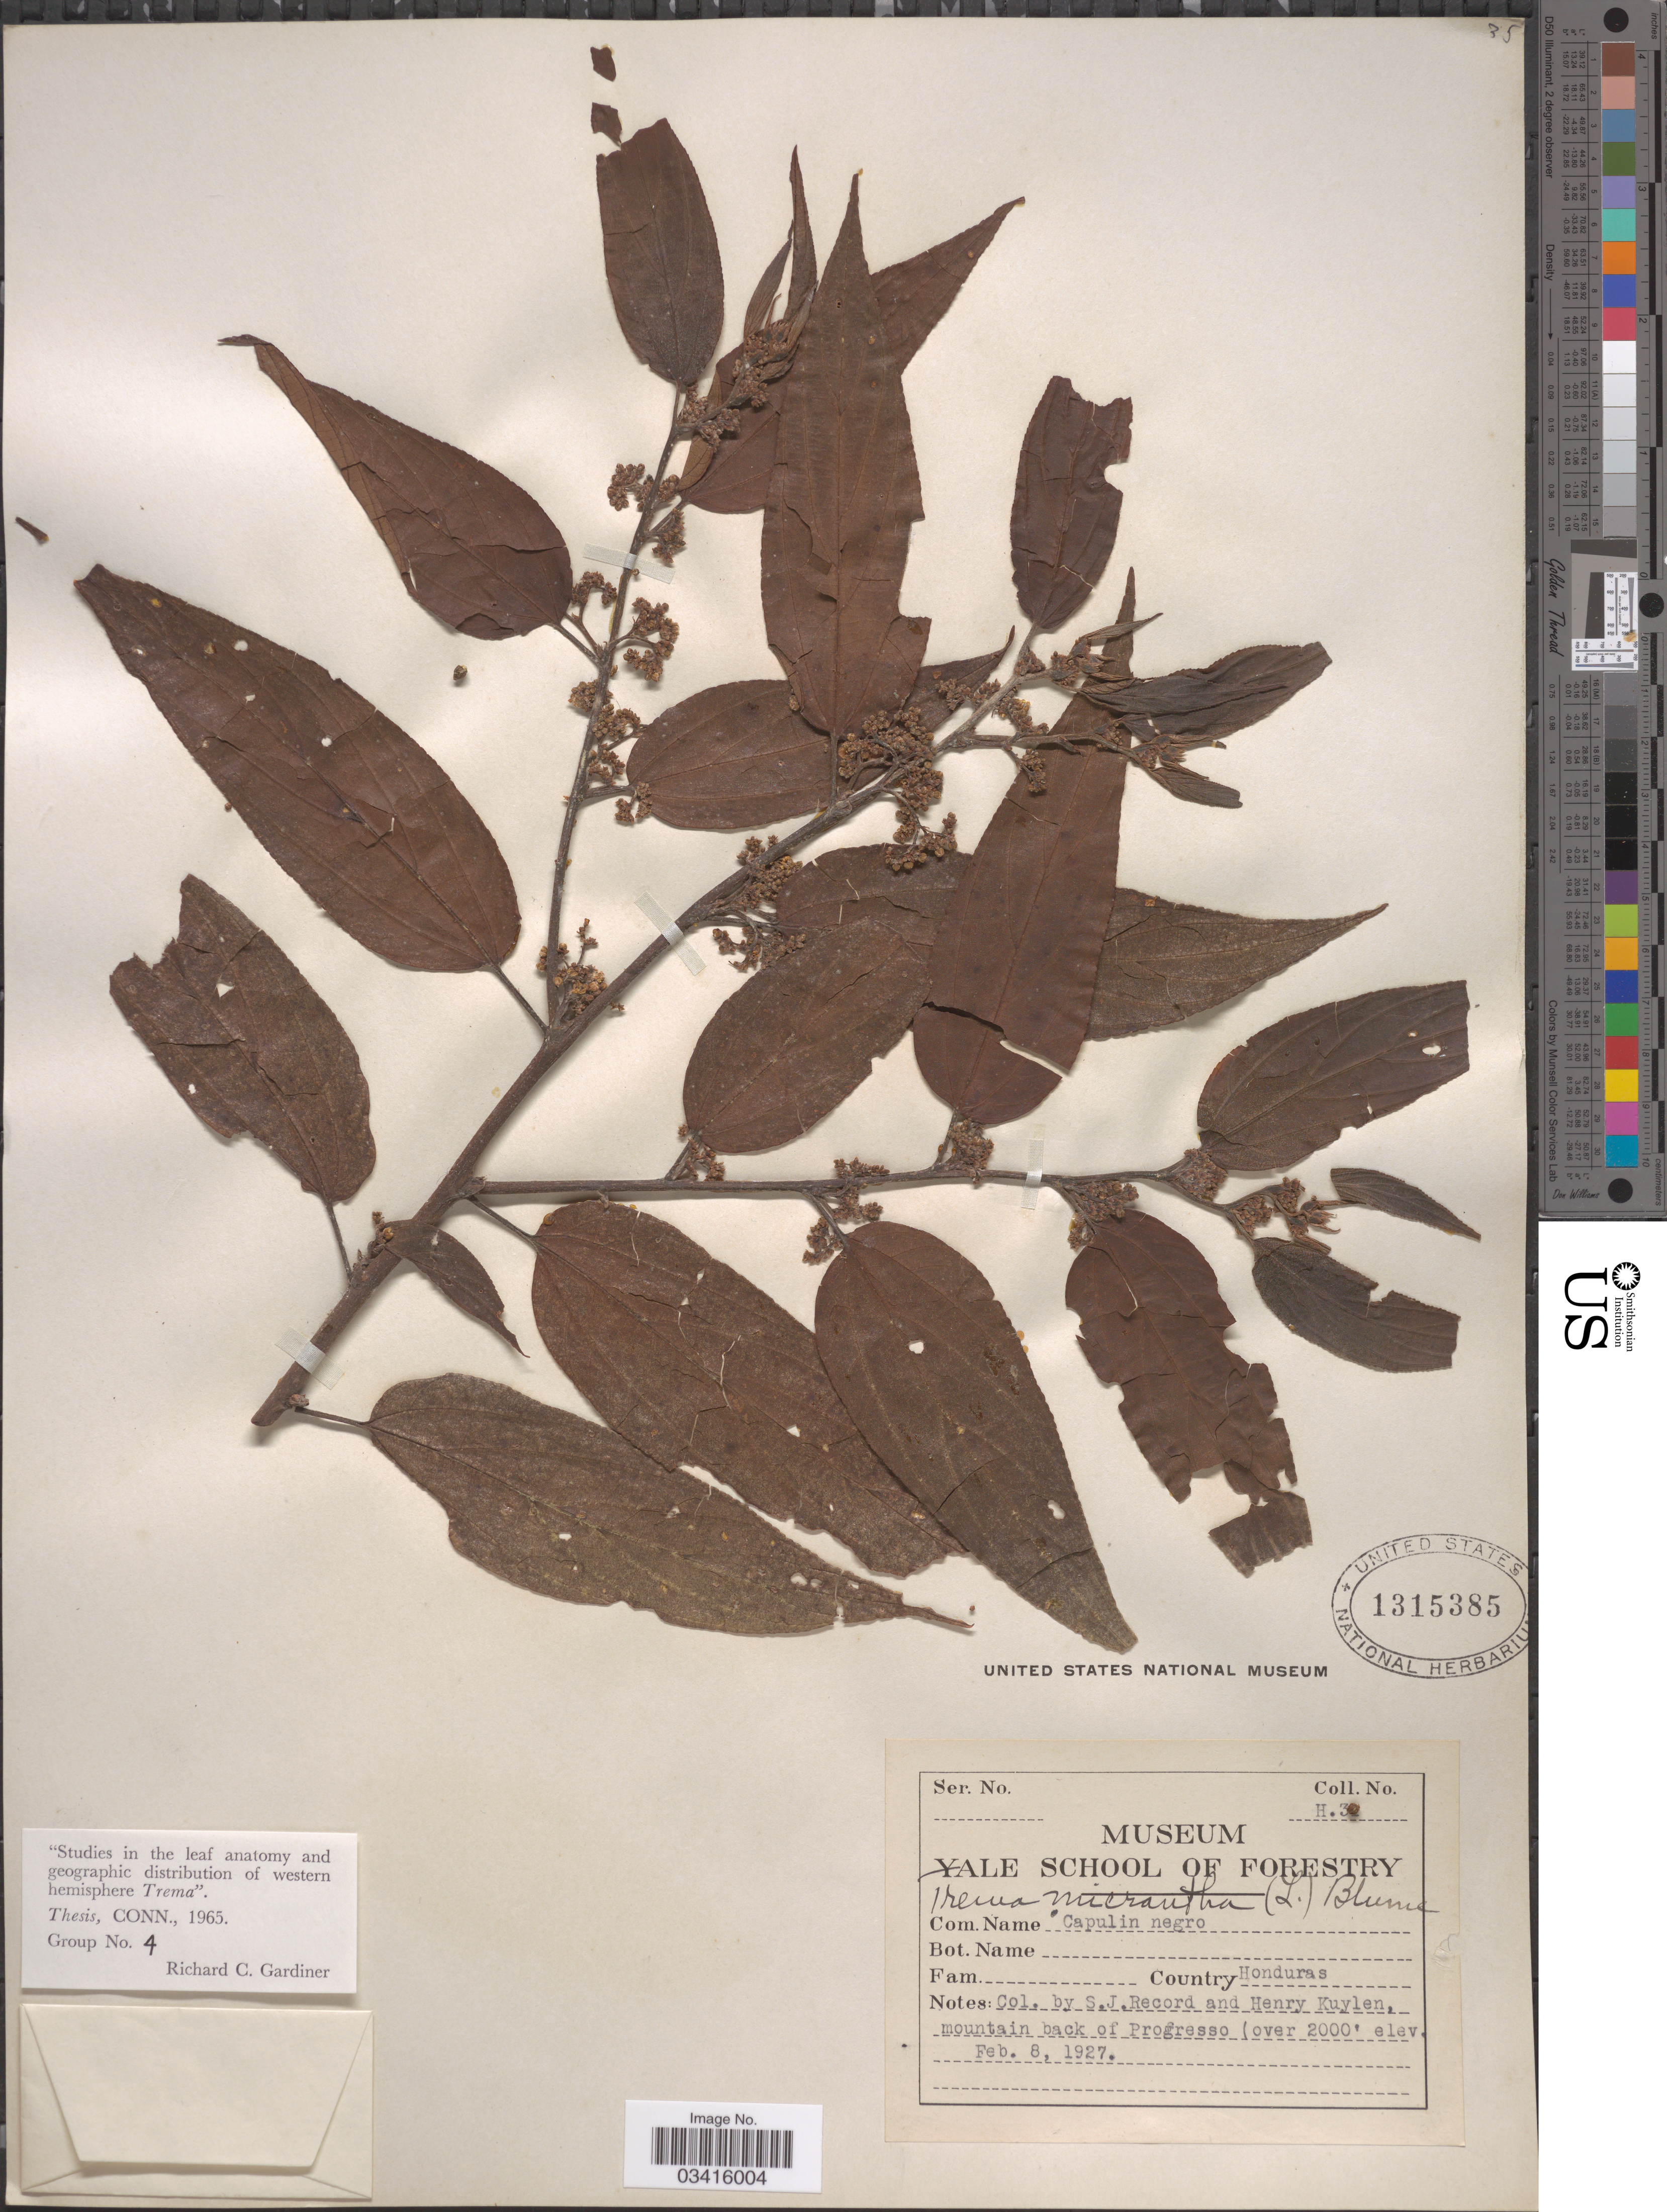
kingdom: Plantae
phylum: Tracheophyta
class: Magnoliopsida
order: Rosales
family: Cannabaceae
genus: Trema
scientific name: Trema micranthum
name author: (L.) Blume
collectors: S. J. Record & H. Kuylen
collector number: H3!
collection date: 1927-02-08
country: Honduras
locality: Mountain back of Progresso.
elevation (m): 610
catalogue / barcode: US 1315385